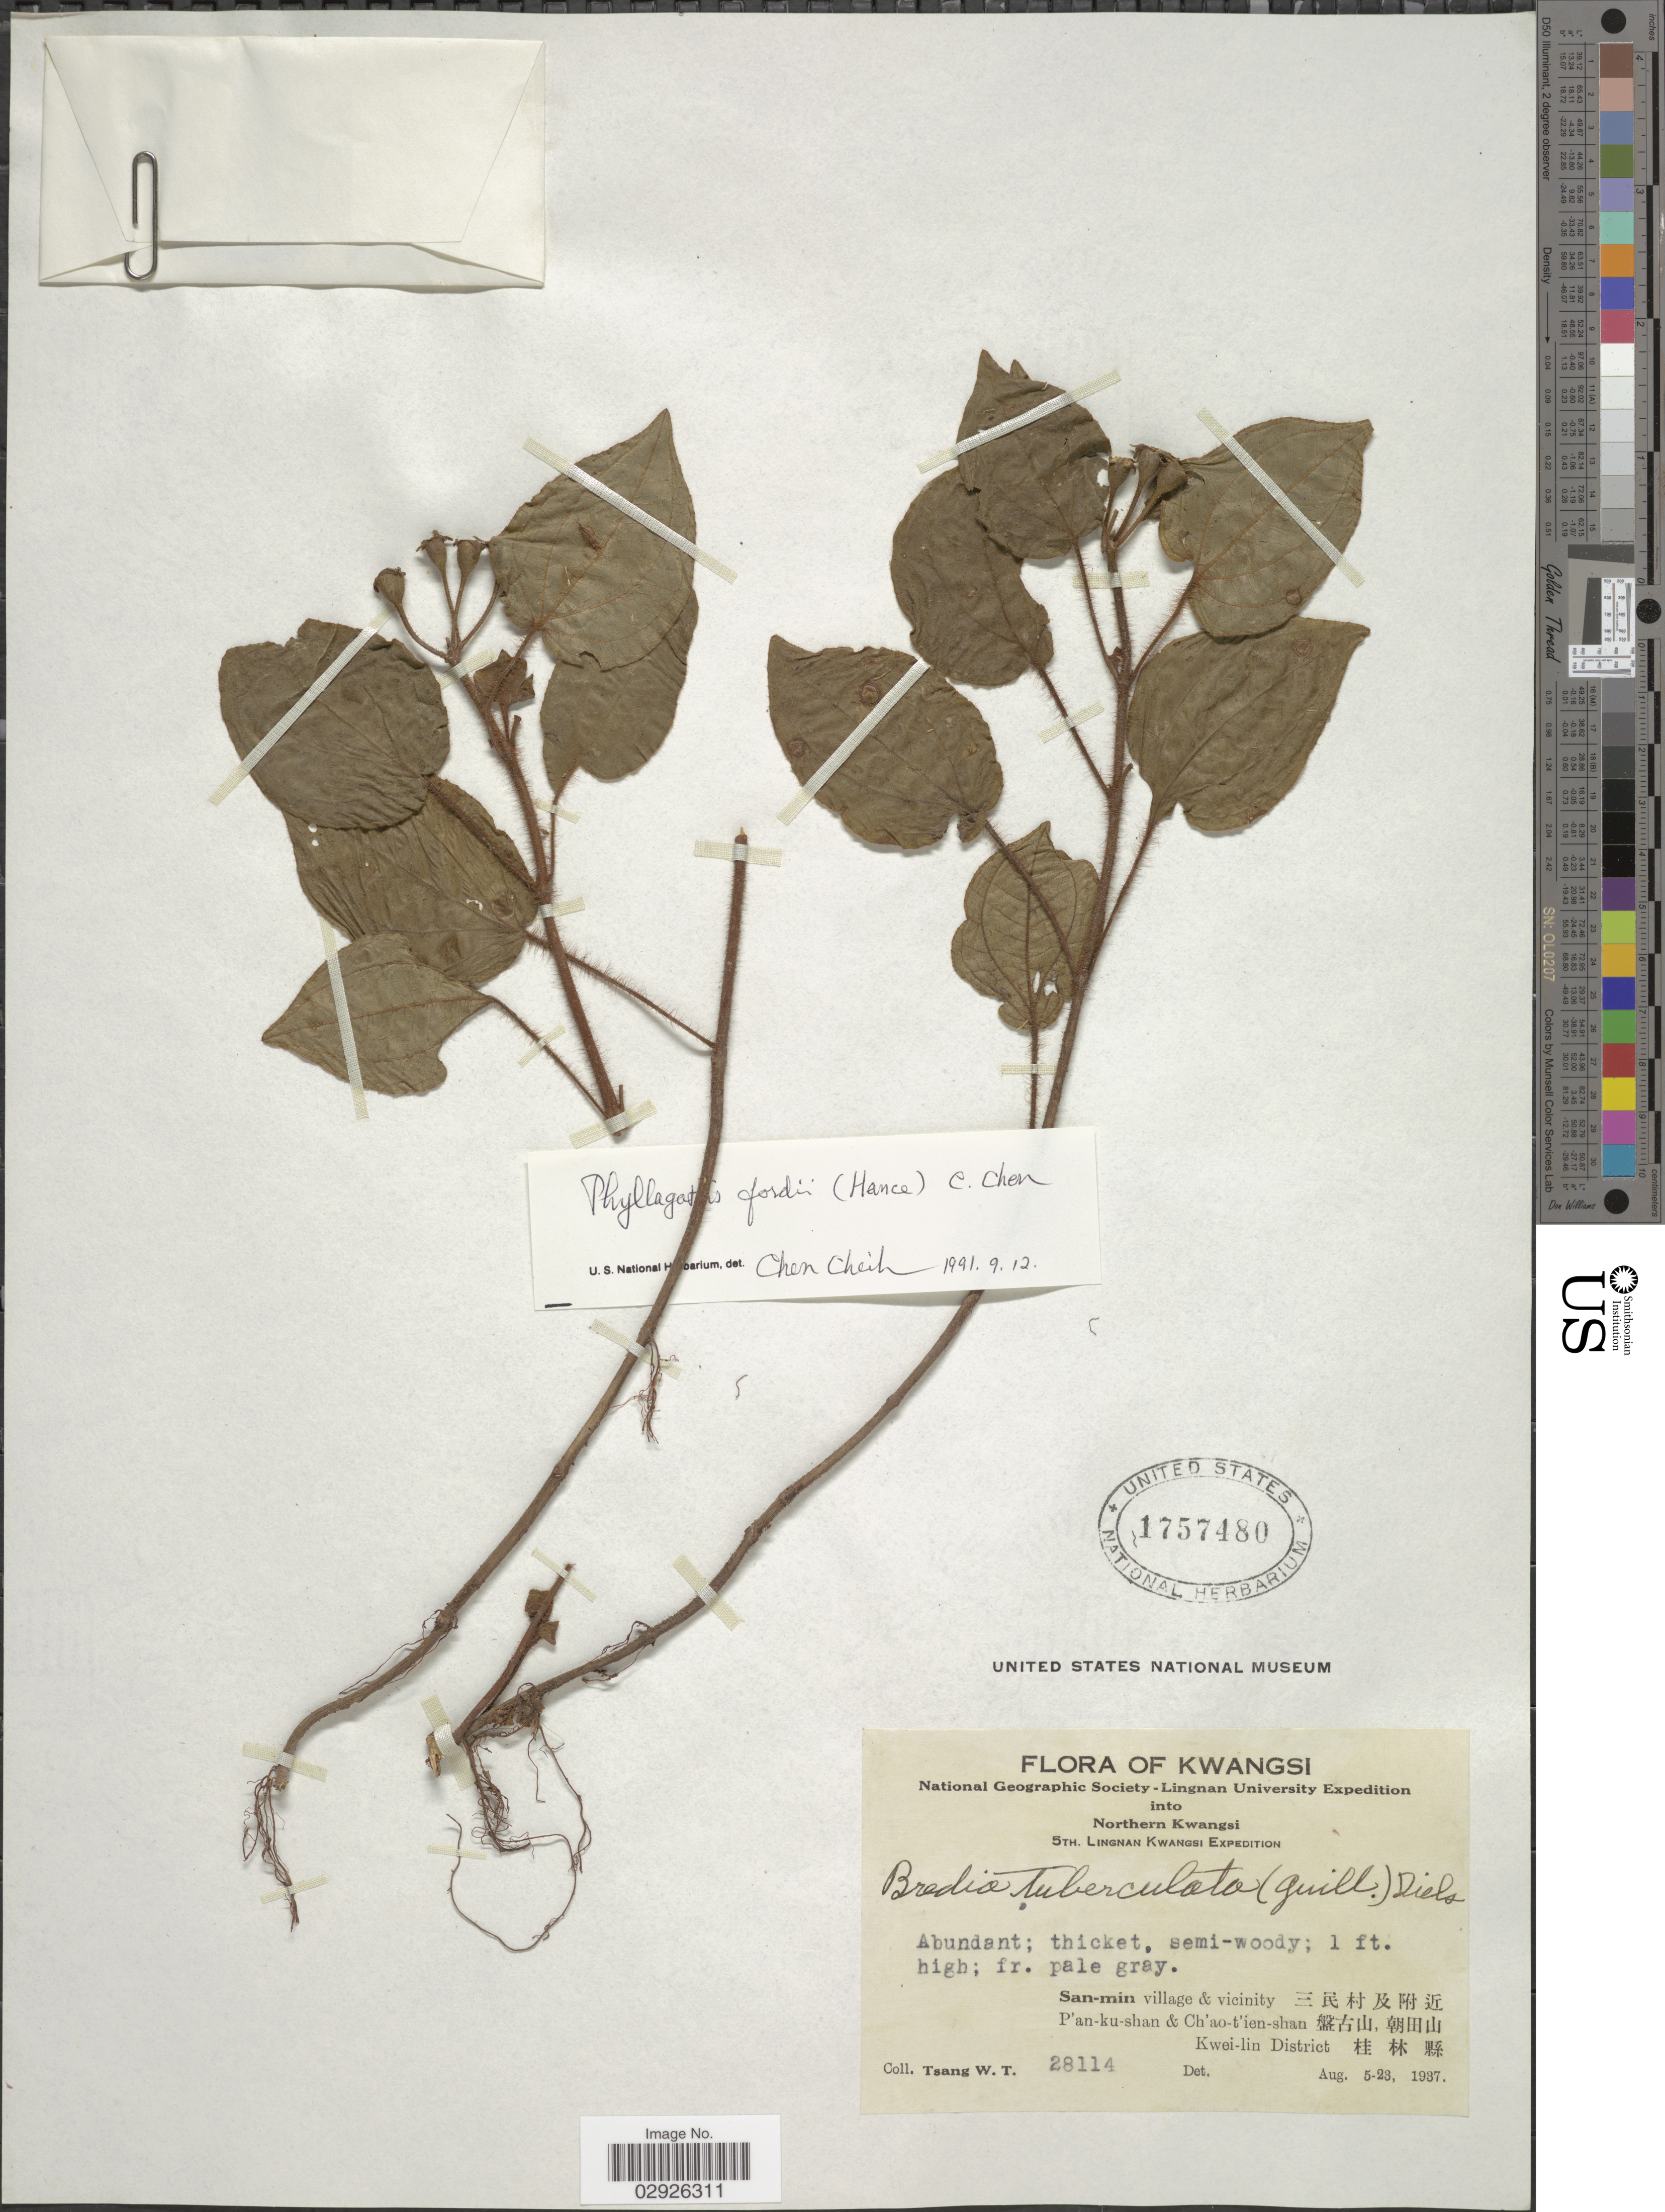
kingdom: Plantae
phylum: Tracheophyta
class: Magnoliopsida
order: Myrtales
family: Melastomataceae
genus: Bredia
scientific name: Bredia fordii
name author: (Hance) Diels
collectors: W. T. Tsang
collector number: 28114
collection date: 1937-08-05/1937-08-23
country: China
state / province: Guangxi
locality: Northern Kwangsi, San-min village & vicinity, P'an-ku-shan & Ch'ao-t'ien-shan, Kwei-lin District.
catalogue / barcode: US 1757480